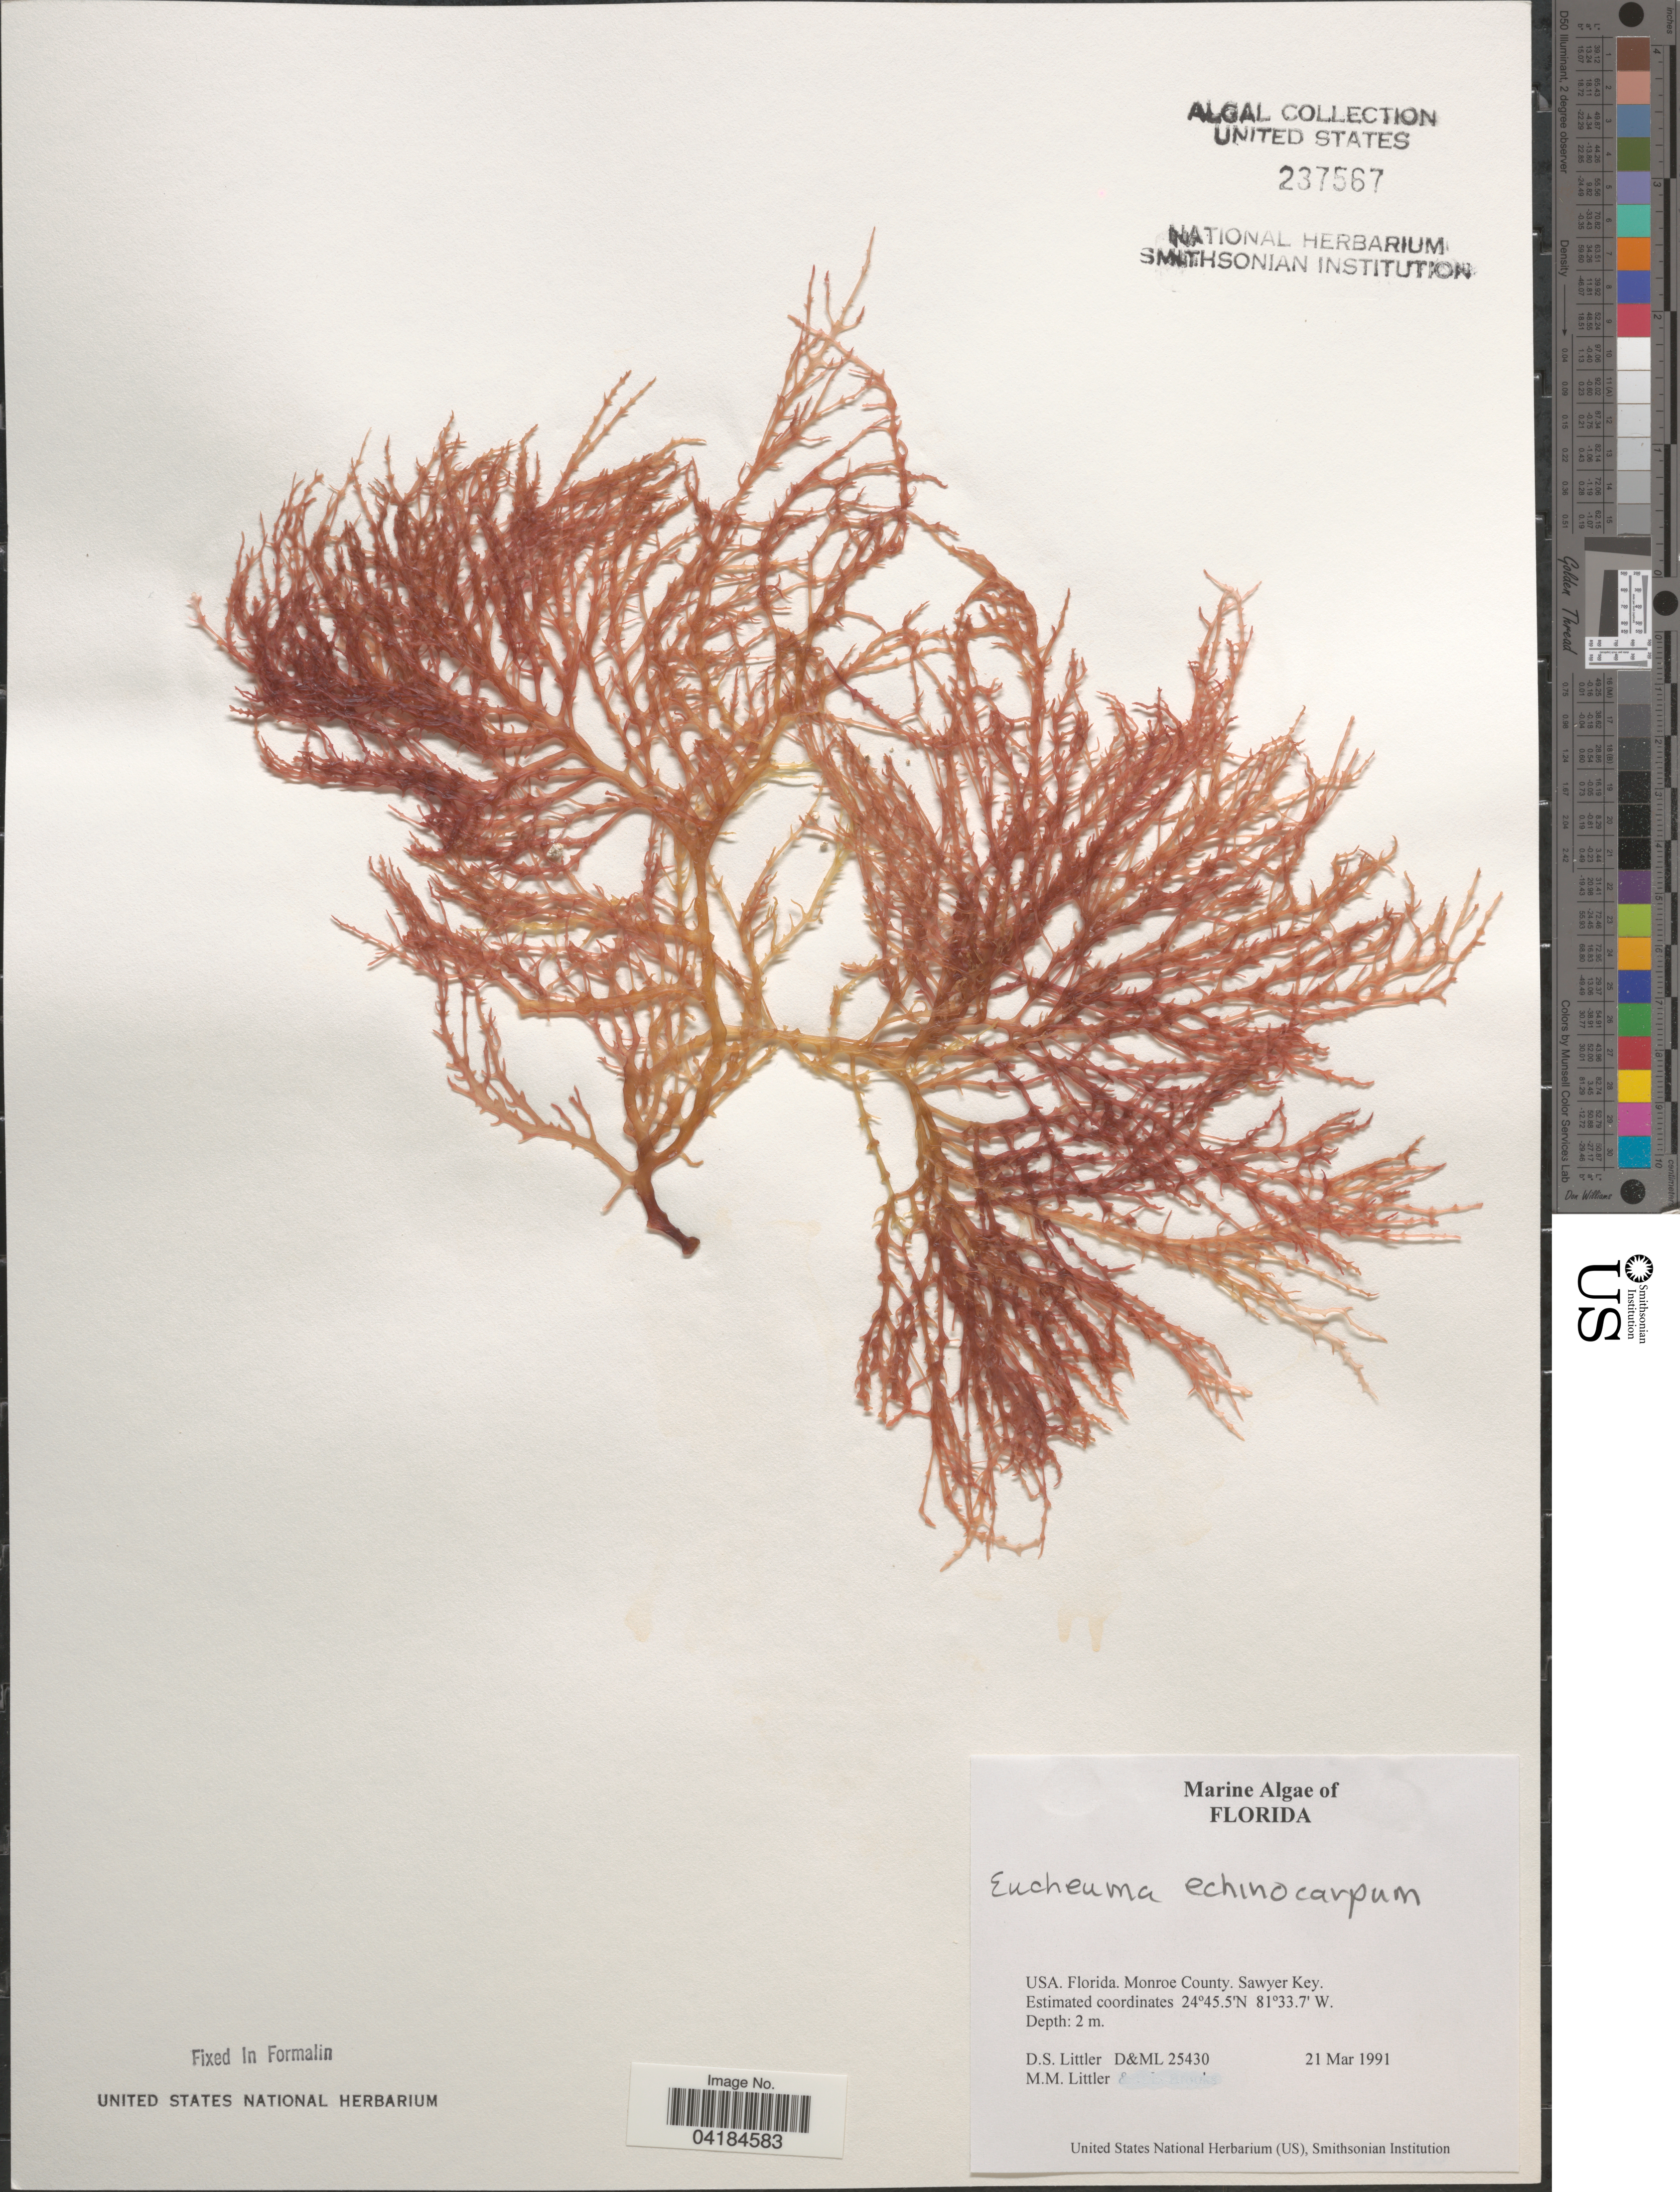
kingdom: Plantae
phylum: Rhodophyta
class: Florideophyceae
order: Gigartinales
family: Solieriaceae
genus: Meristotheca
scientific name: Meristotheca gelidium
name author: (J. Agardh) E.J. Faye & Masuda in E.J. Faye et al.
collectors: D. S. Littler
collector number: D&ML25430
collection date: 1991-03-21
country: United States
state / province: Florida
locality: Monroe County. Sawyer Key.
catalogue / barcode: US 237567